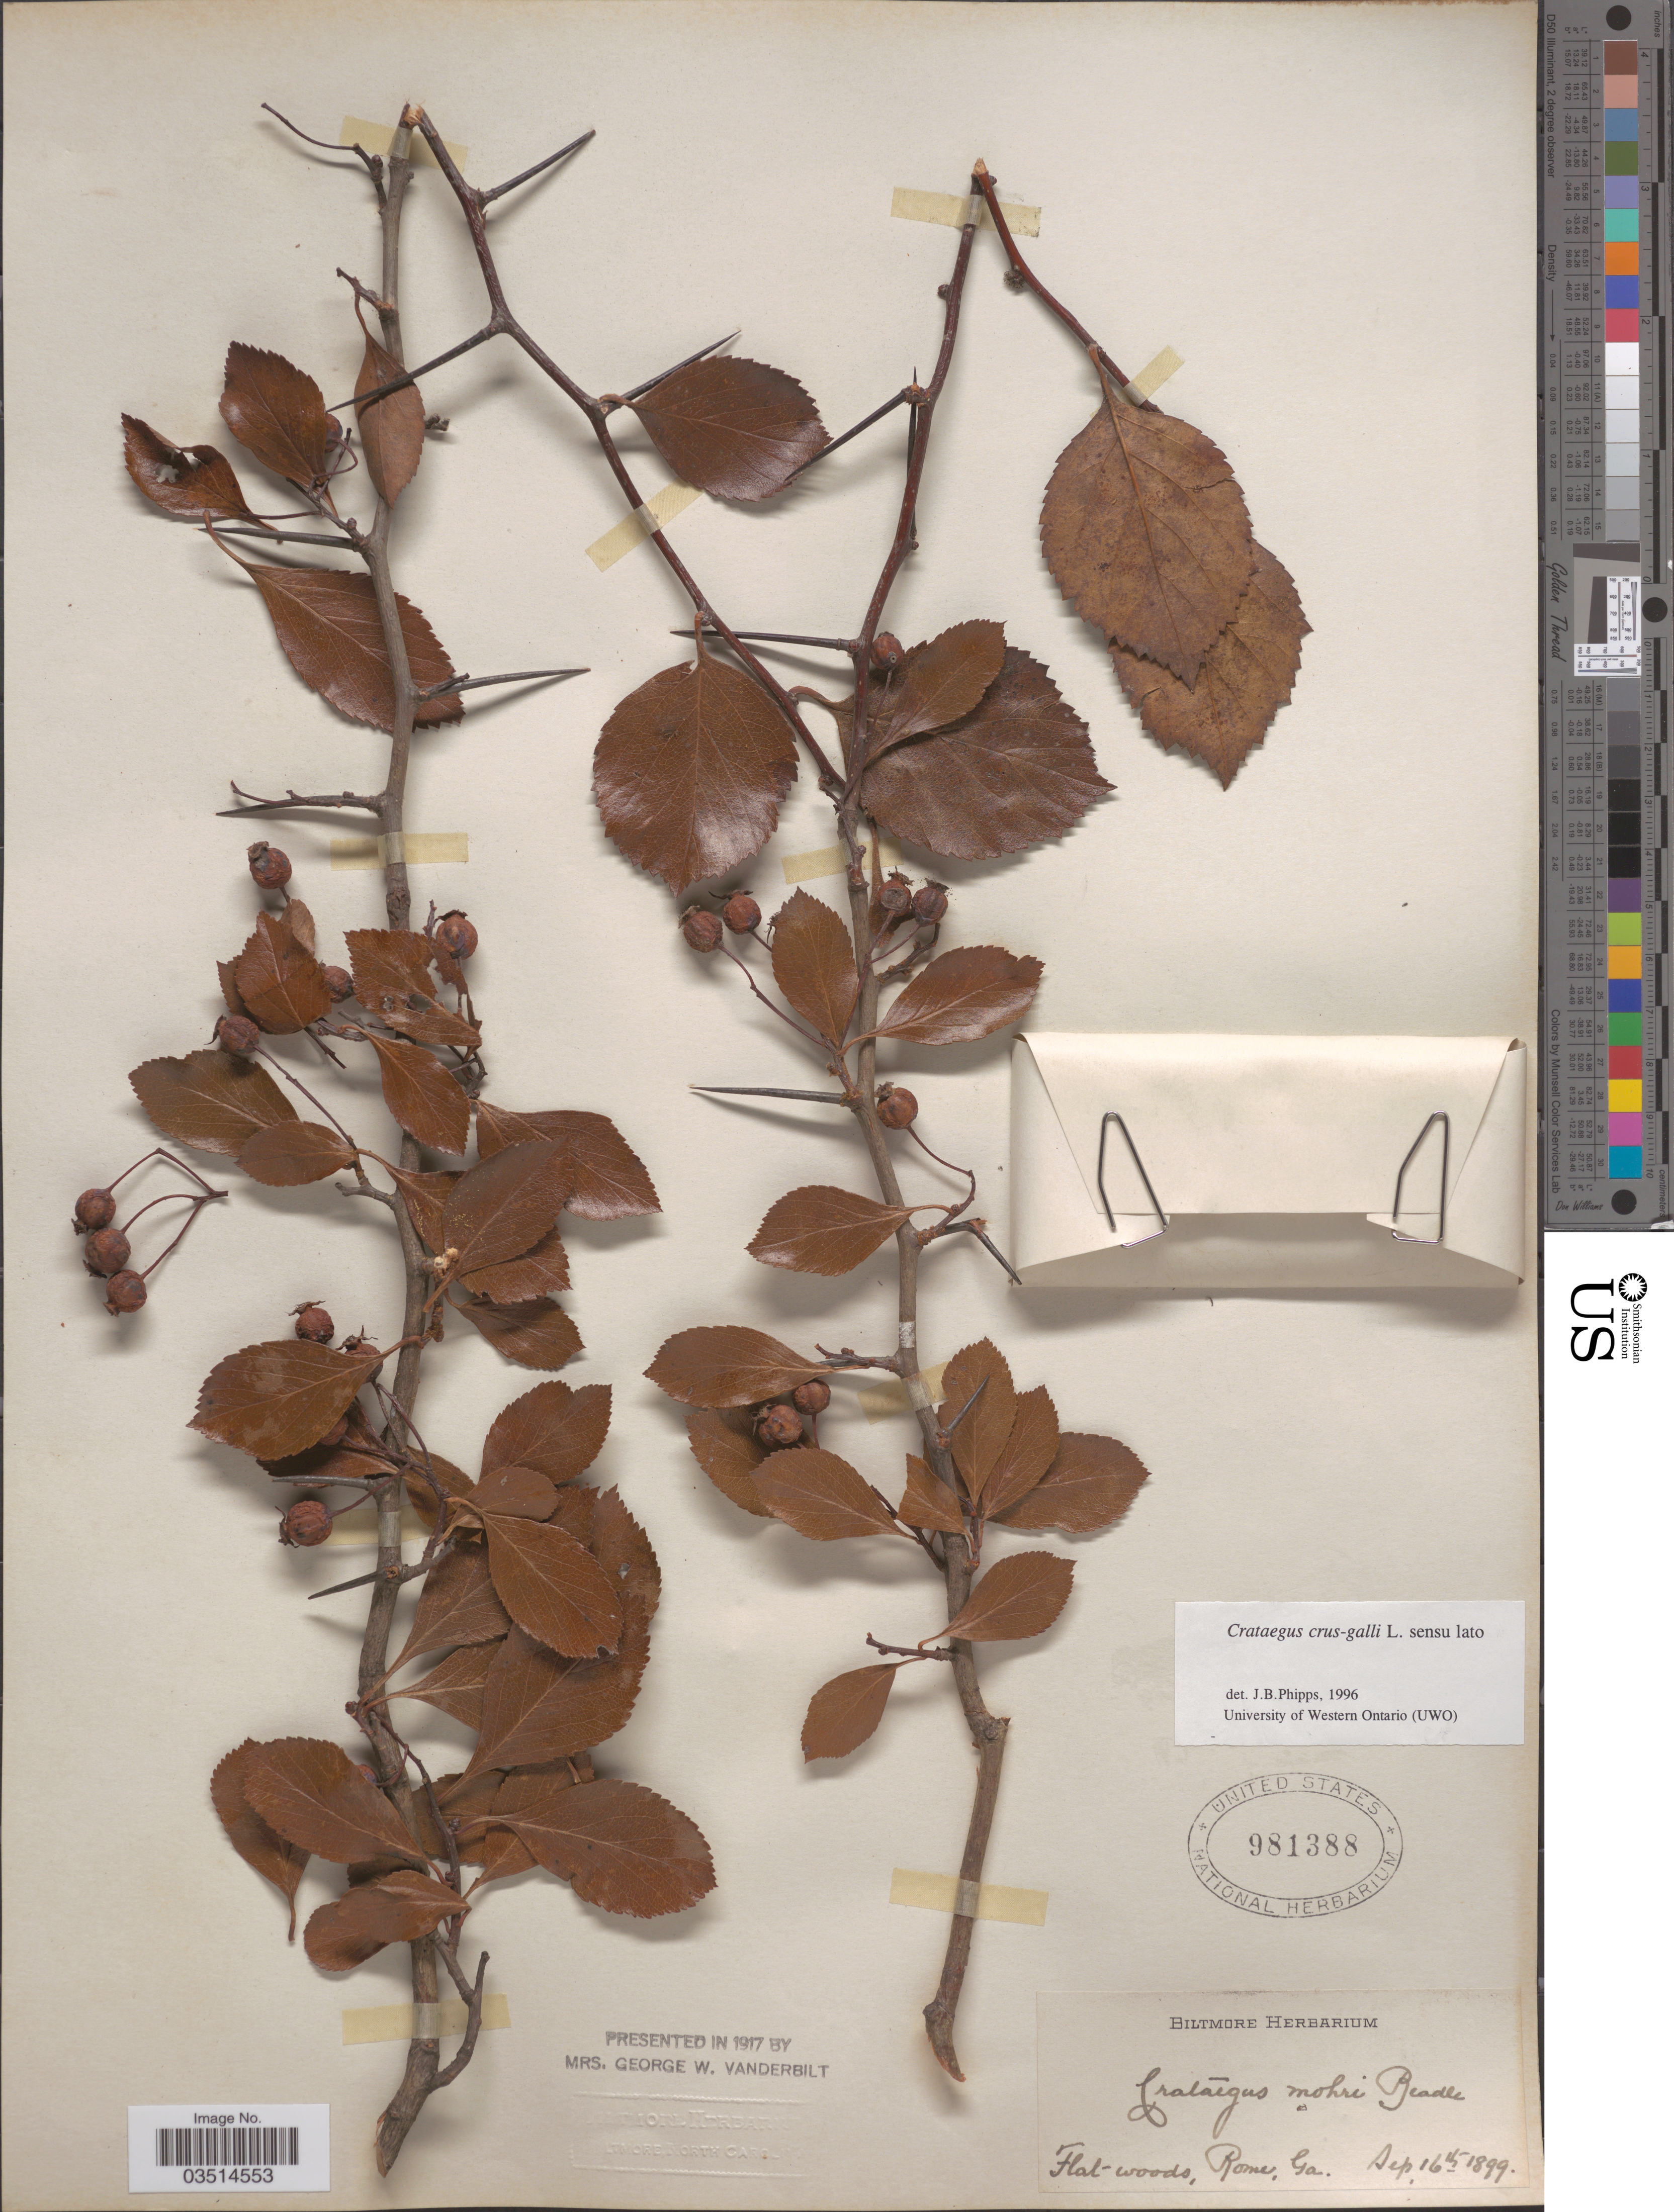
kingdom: Plantae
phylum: Tracheophyta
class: Magnoliopsida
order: Rosales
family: Rosaceae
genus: Crataegus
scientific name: Crataegus crus-galli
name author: L.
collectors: ex herb. Biltmore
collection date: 1899-09-16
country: United States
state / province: Georgia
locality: Rome.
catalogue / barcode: US 981388